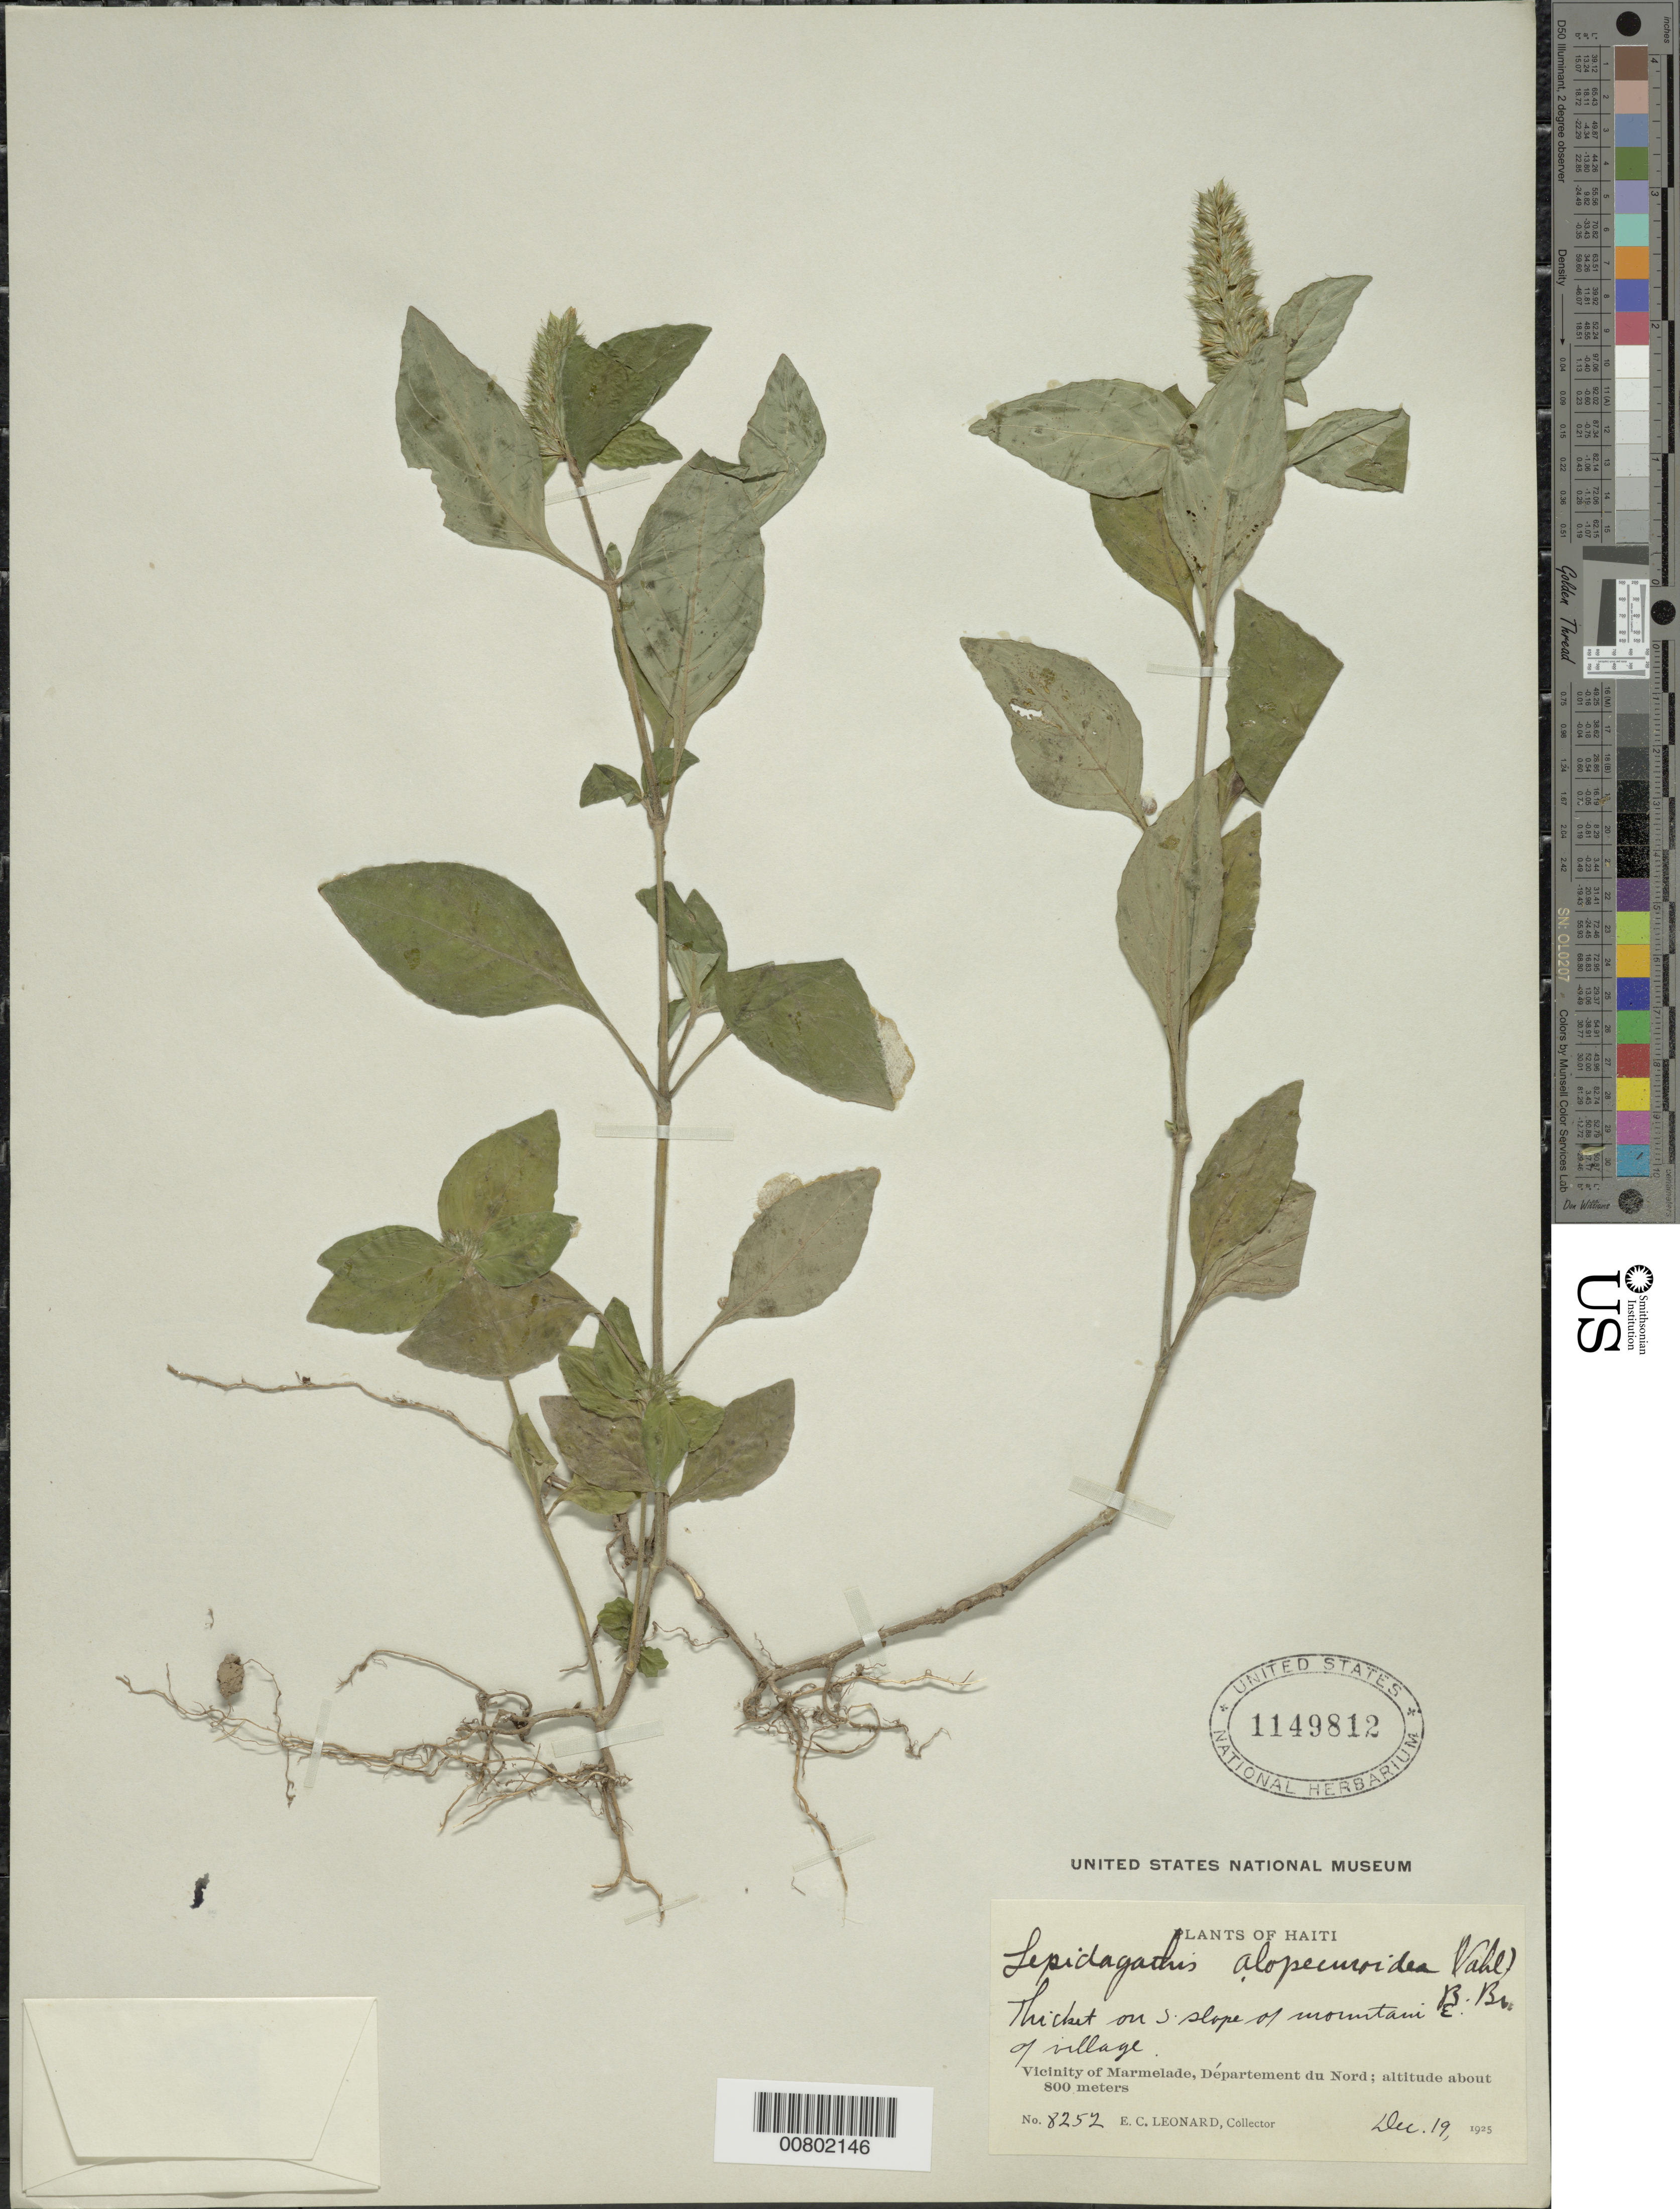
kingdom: Plantae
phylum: Tracheophyta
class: Magnoliopsida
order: Lamiales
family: Acanthaceae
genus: Teliostachya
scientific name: Teliostachya alopecuroidea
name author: (Vahl) Nees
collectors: E. C. Leonard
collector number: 8252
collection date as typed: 19 Dec 1925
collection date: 1925-12-19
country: Haiti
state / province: Nord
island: Hispaniola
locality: Vicinity of Marmelade, S slope of mountain, E of village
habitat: Thicket on slope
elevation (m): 800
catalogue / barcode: US 1149812